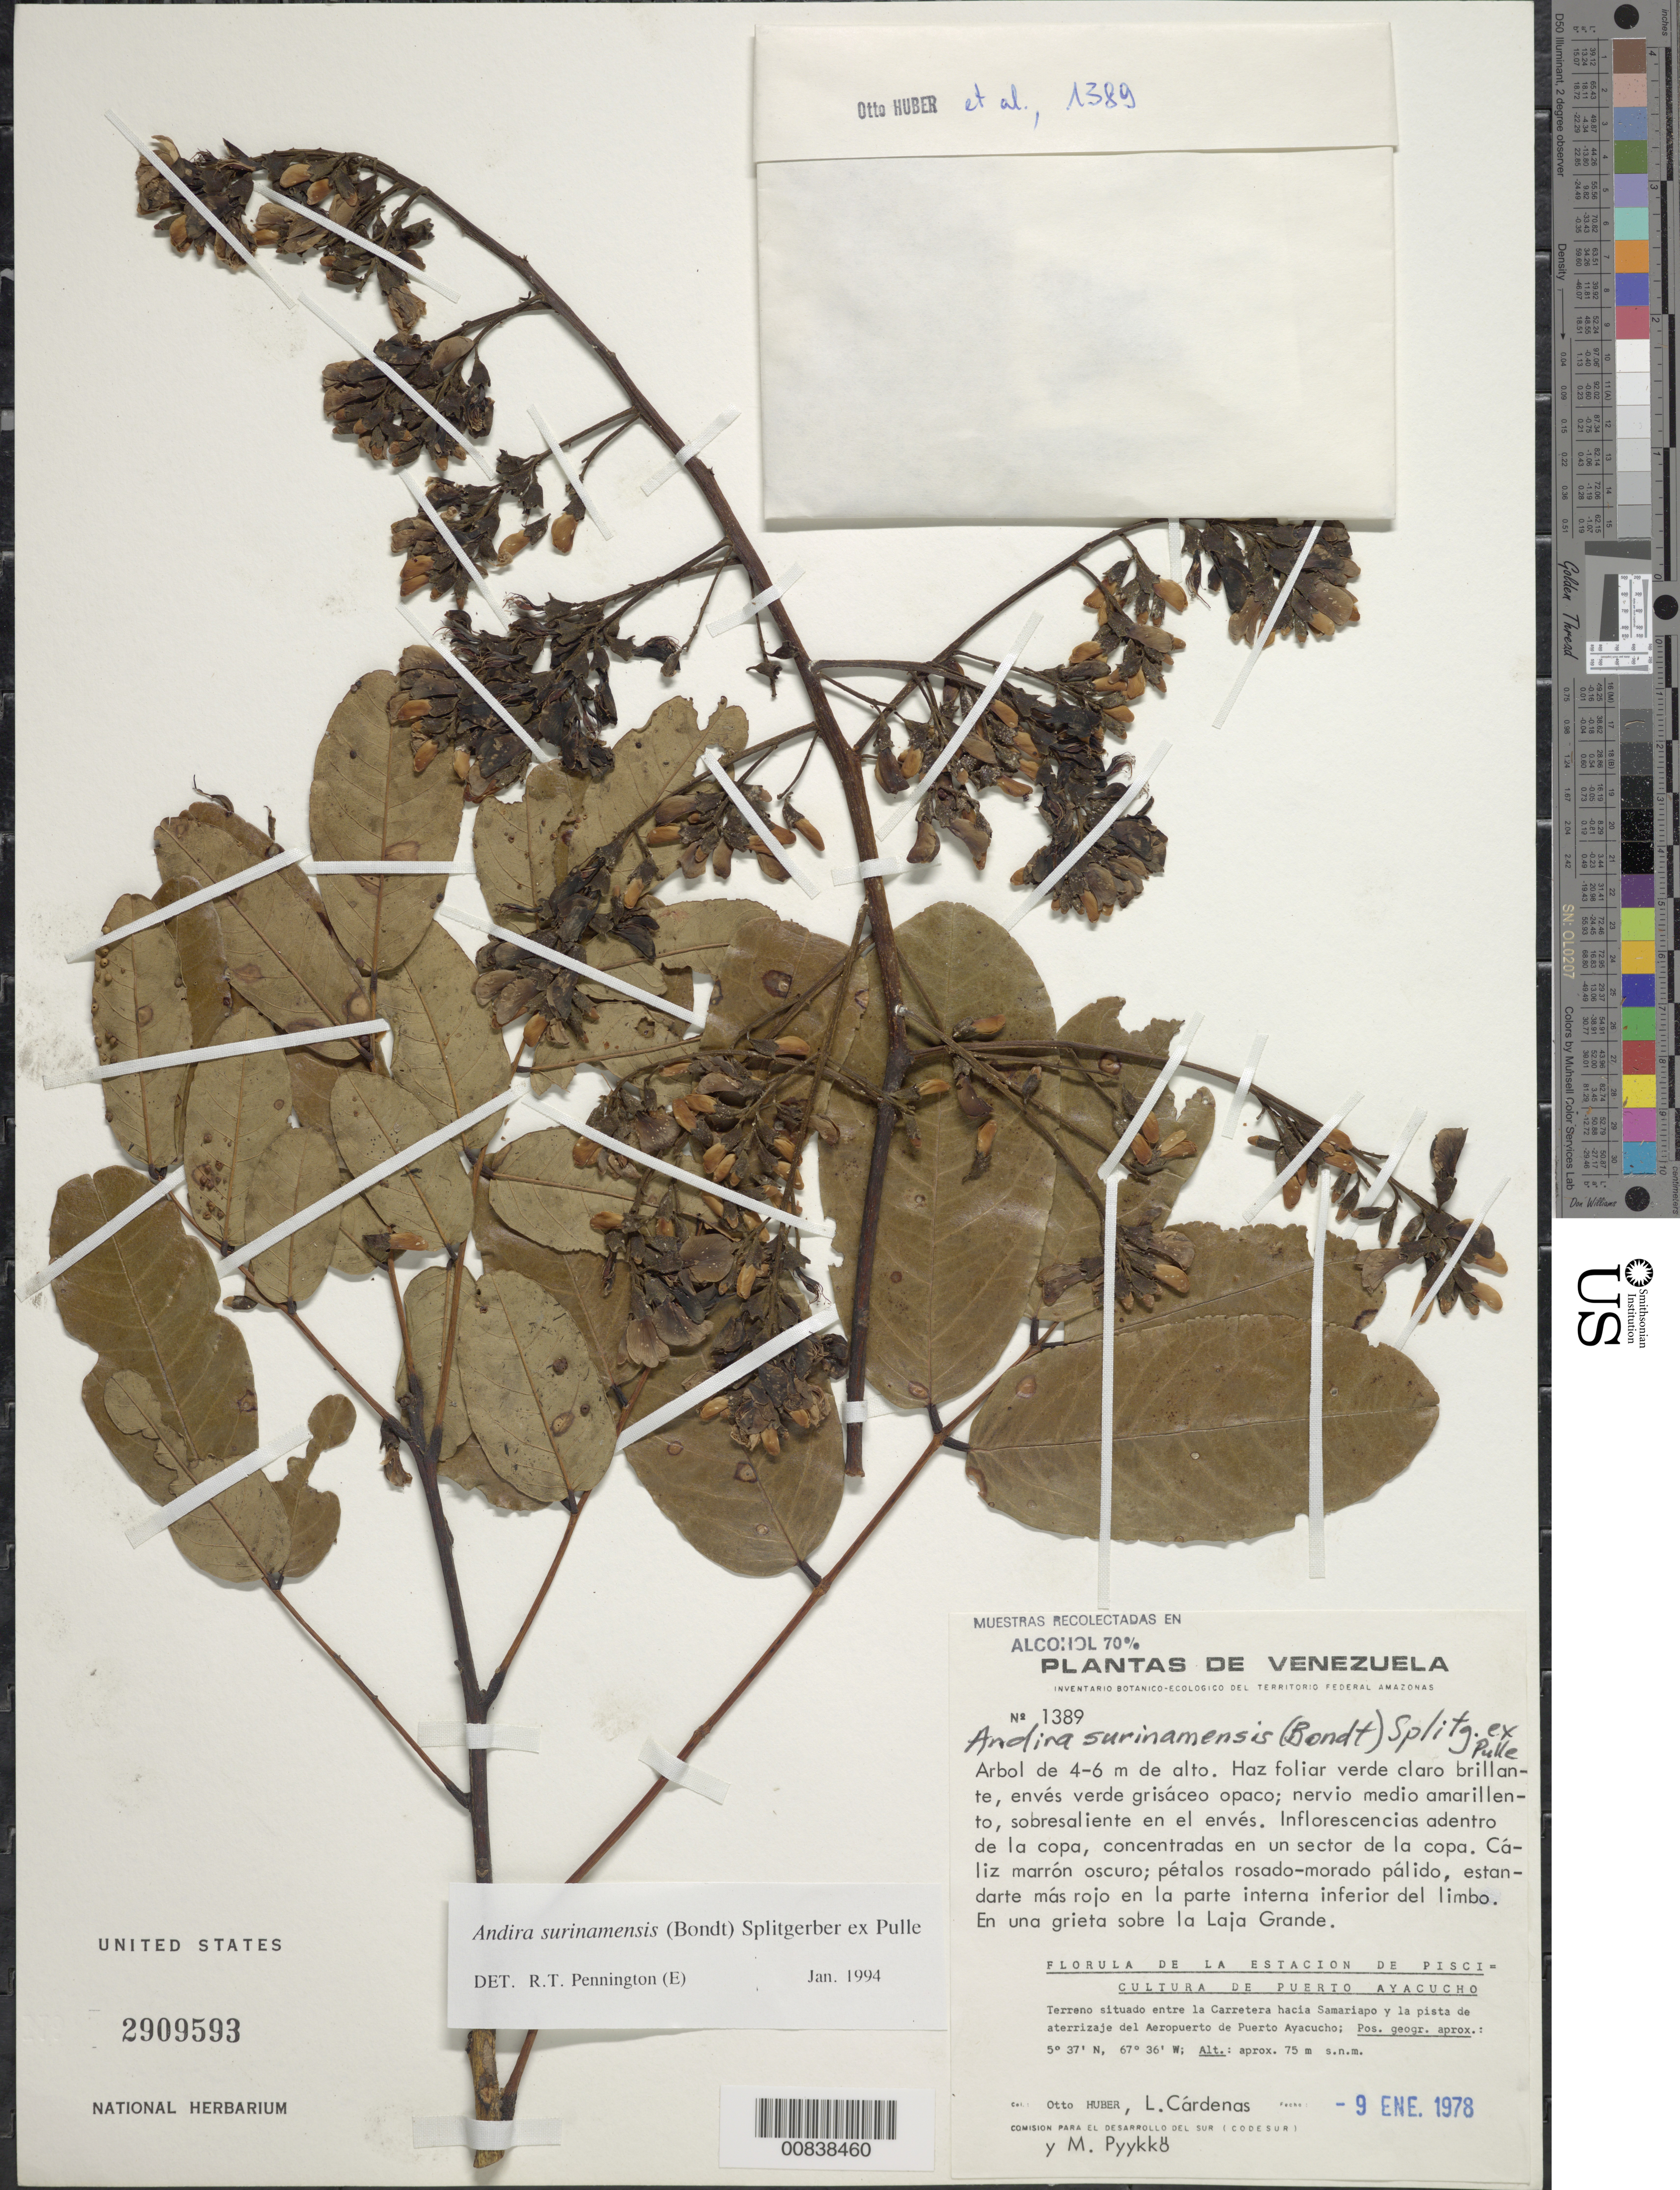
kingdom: Plantae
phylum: Tracheophyta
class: Magnoliopsida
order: Fabales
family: Fabaceae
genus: Andira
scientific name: Andira surinamensis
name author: (Bondt) Splitg. ex Amshoff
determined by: Pennington, R. T., (E), Royal Botanic Gardens (Edinburgh) (UNITED KINGDOM)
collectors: O. Huber, L. Cárdenas & M. Pyykko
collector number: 1389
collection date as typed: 9-Jan-78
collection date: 1978-01-09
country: Venezuela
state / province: Amazonas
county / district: Atures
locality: Puerto Ayacucho, carretera hacia Samariapo y la pista de aterrizaje del Aeropuerto de Puerto Ayacucho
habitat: En una grieta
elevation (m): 75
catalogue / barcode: US 2909593